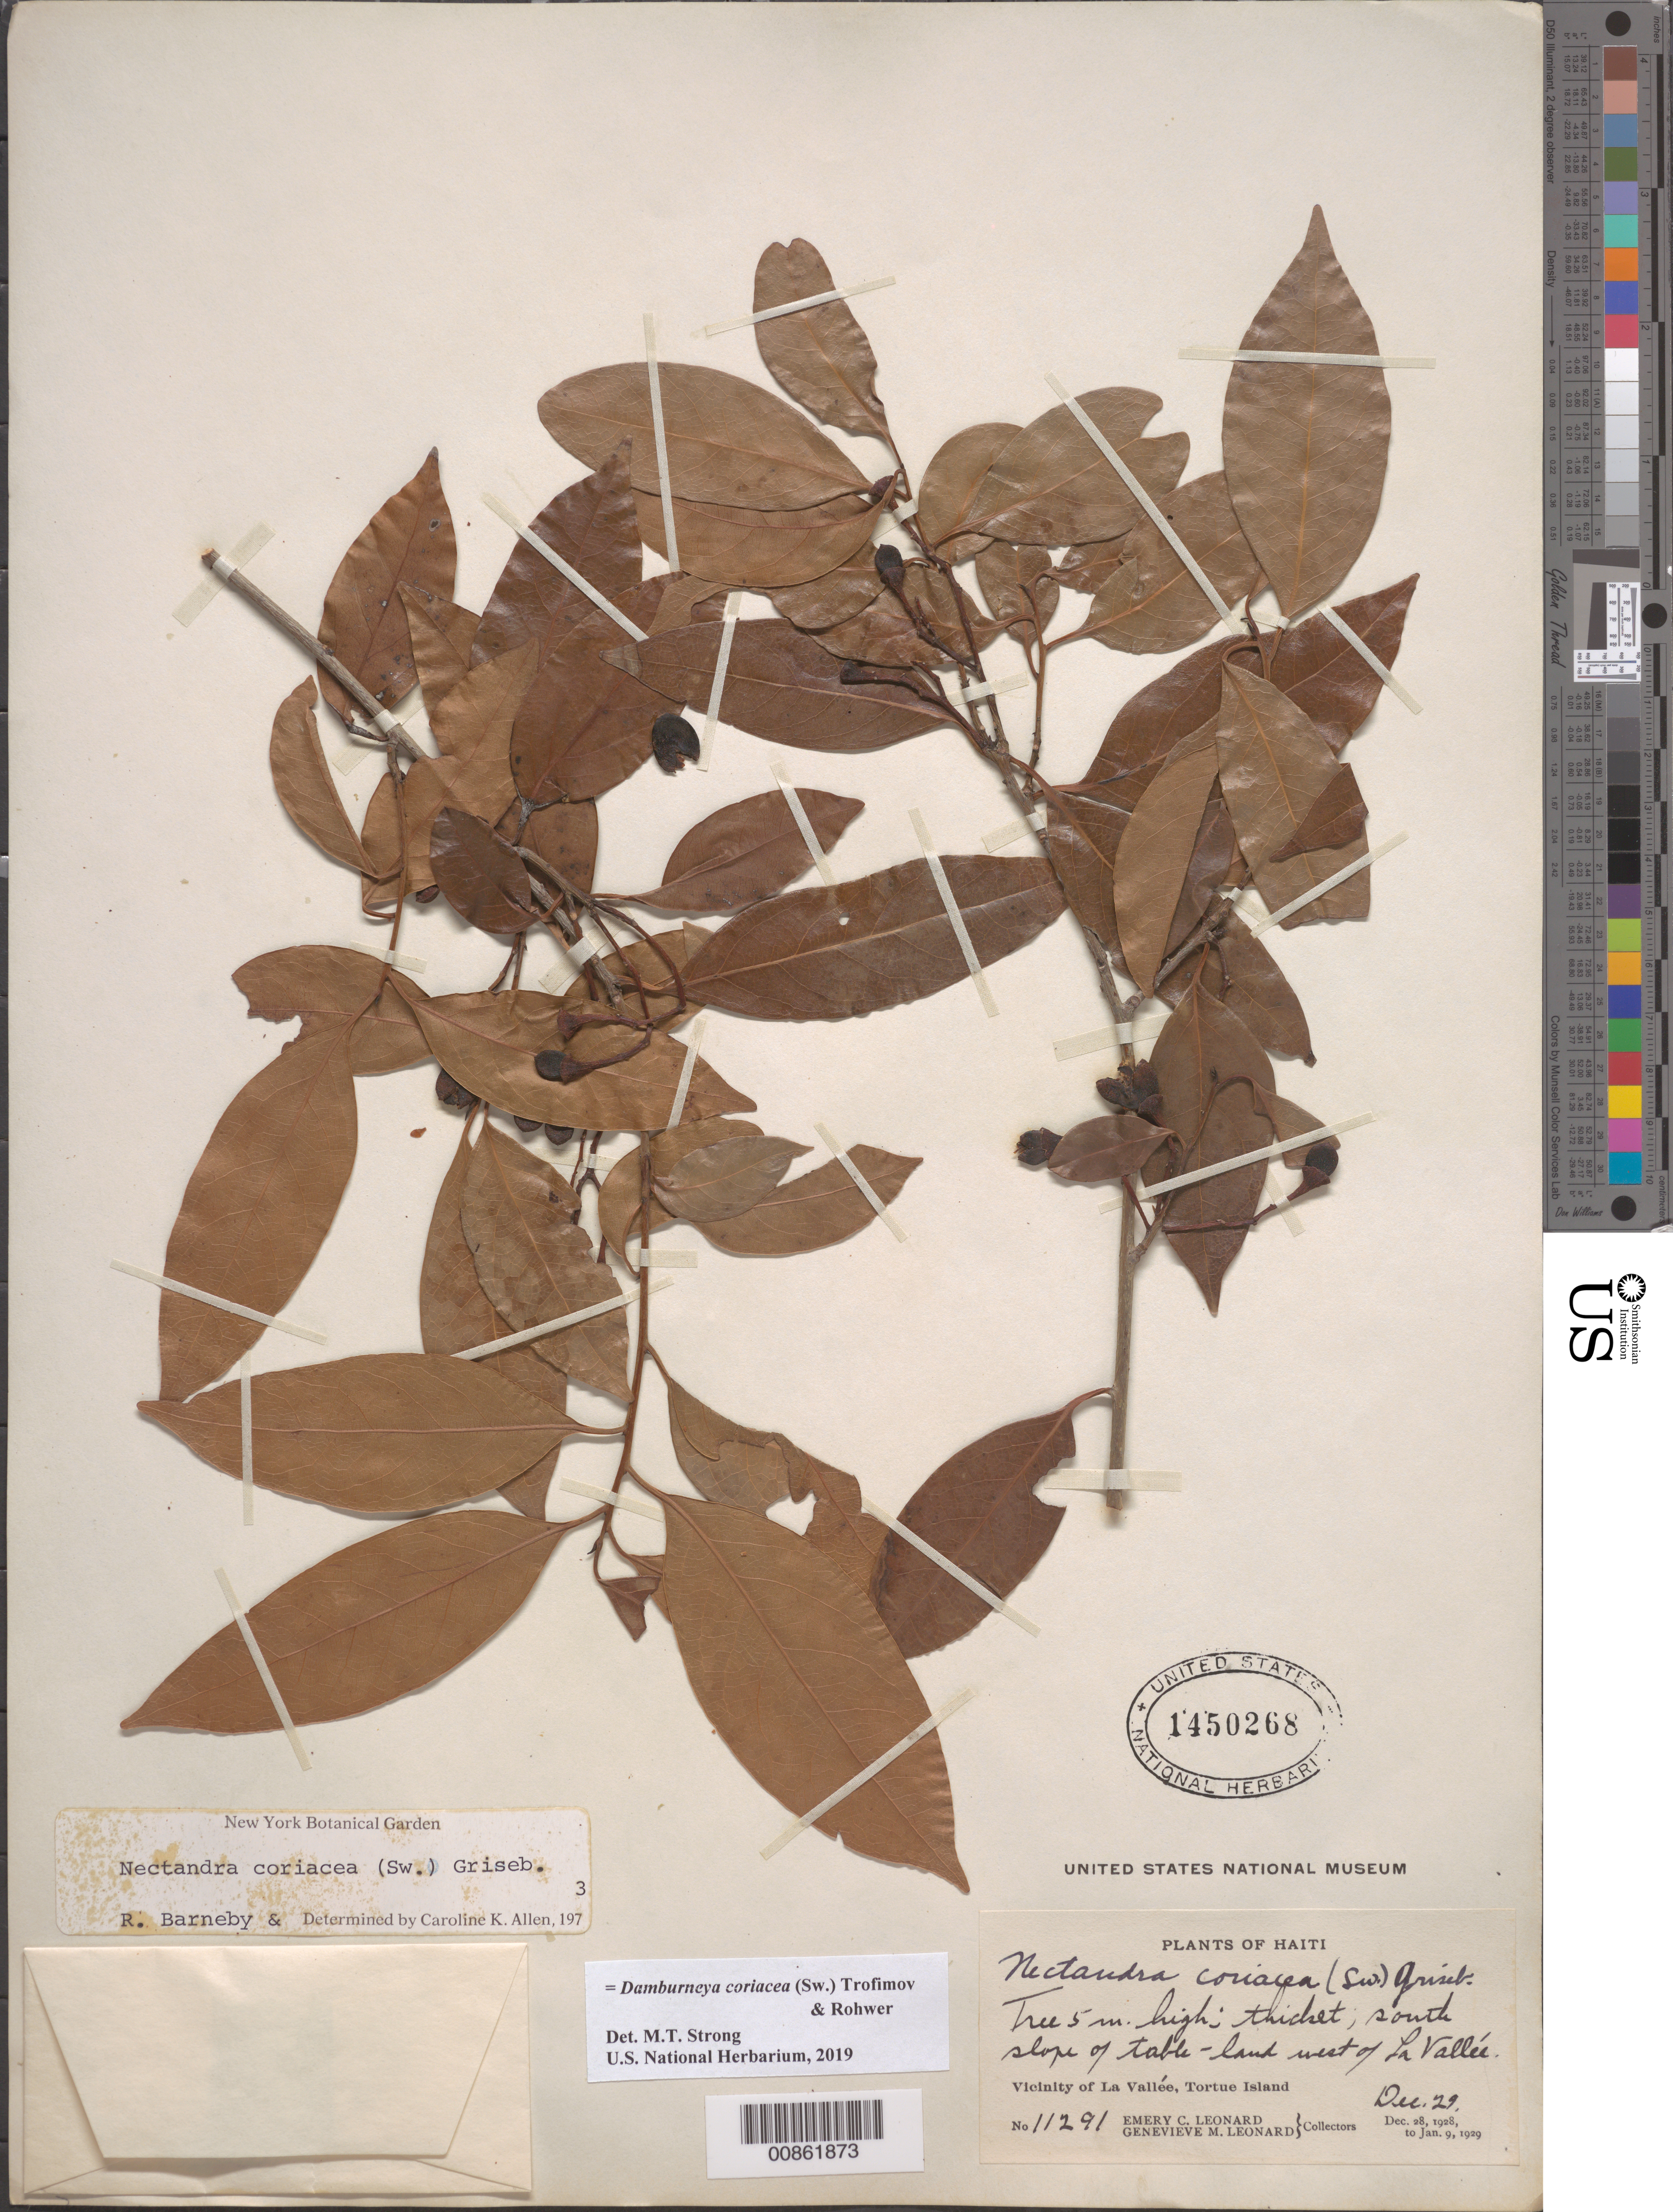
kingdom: Plantae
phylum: Tracheophyta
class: Magnoliopsida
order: Laurales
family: Lauraceae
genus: Damburneya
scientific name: Damburneya coriacea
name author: (Sw.) Trofimov & Rohwer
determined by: Strong, M. T., (US), Smithsonian Institution - National Museum of Natural History (UNITED STATES)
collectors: E. C. Leonard & G. M. Leonard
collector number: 11291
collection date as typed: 29 Dec 1928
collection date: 1928-12-29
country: Haiti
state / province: Nord-Óuest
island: Île de la Tortue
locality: Vicinity of La Vallée, Tortue Island. South slope of table-land west of La Vallée.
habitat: Thicket.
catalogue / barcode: US 1450268